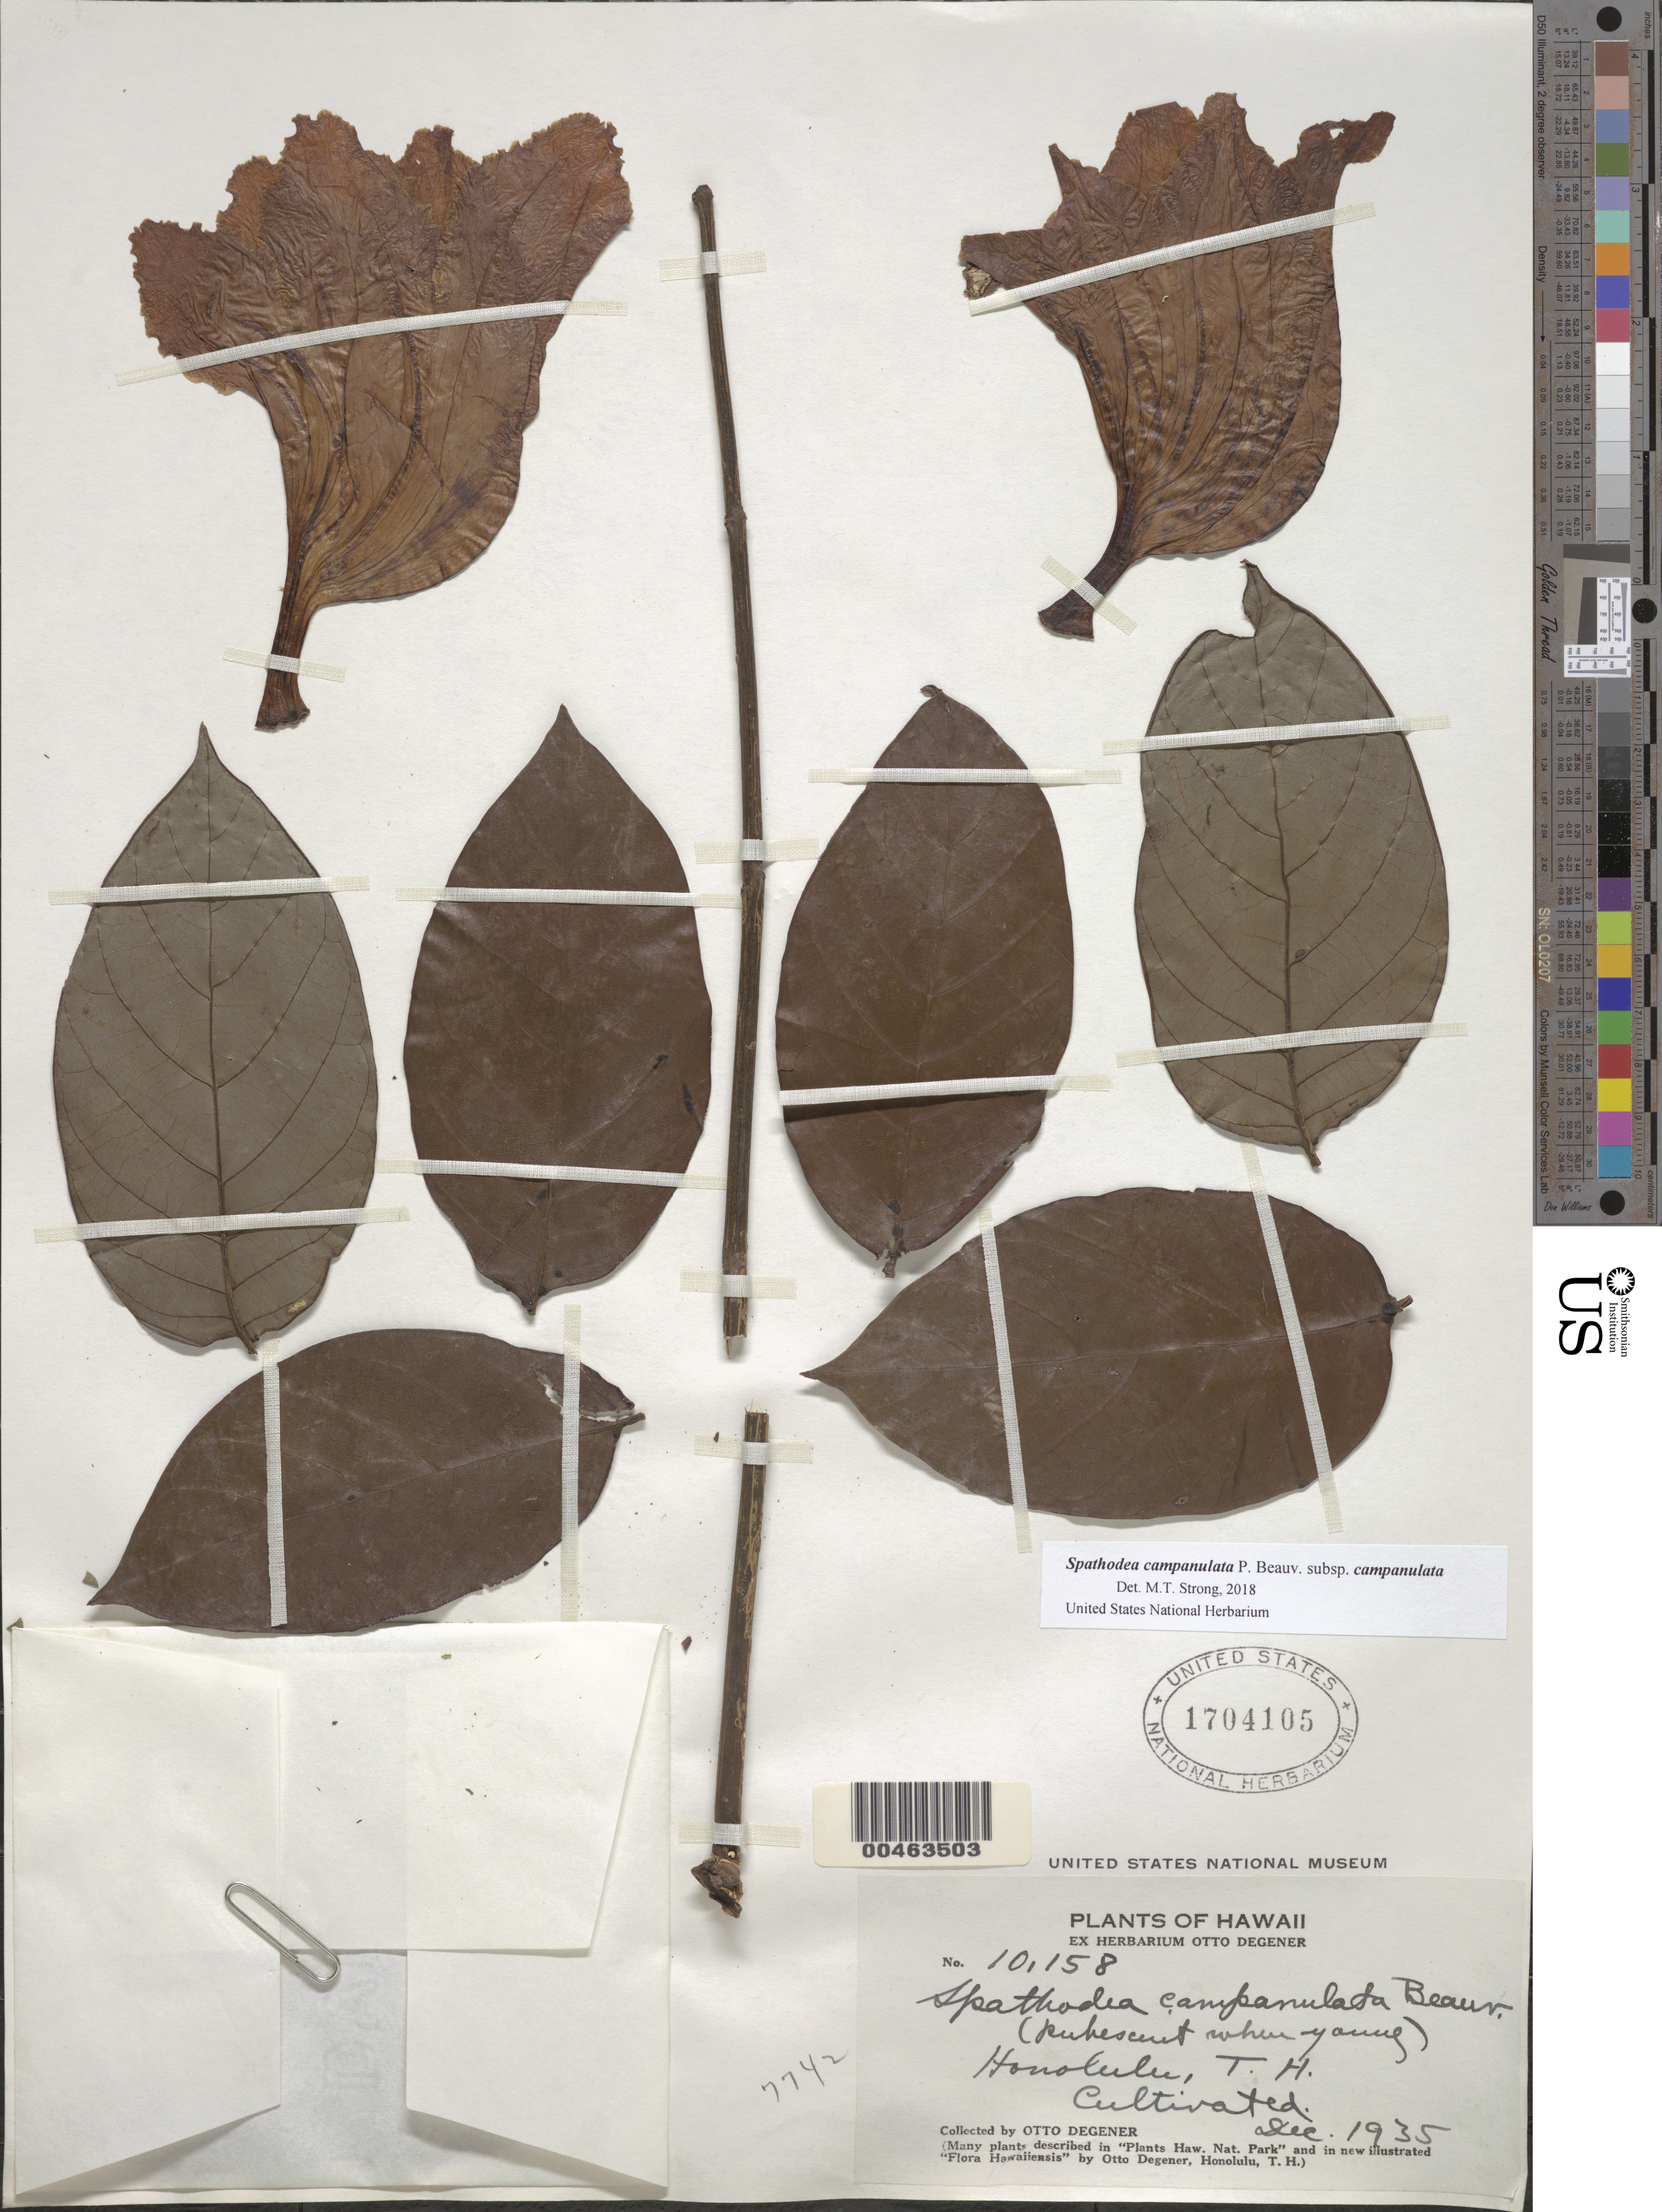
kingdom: Plantae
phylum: Tracheophyta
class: Magnoliopsida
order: Lamiales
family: Bignoniaceae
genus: Spathodea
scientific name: Spathodea campanulata subsp. campanulata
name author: P. Beauv.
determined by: Strong, Mark T., (BOT), Smithsonian Institution - National Museum of Natural History (UNITED STATES)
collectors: O. Degener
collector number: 10158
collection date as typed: Dec 1935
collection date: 1935-12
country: United States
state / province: Hawaii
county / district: Honolulu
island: Oahu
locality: Honolulu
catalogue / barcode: US 1704105